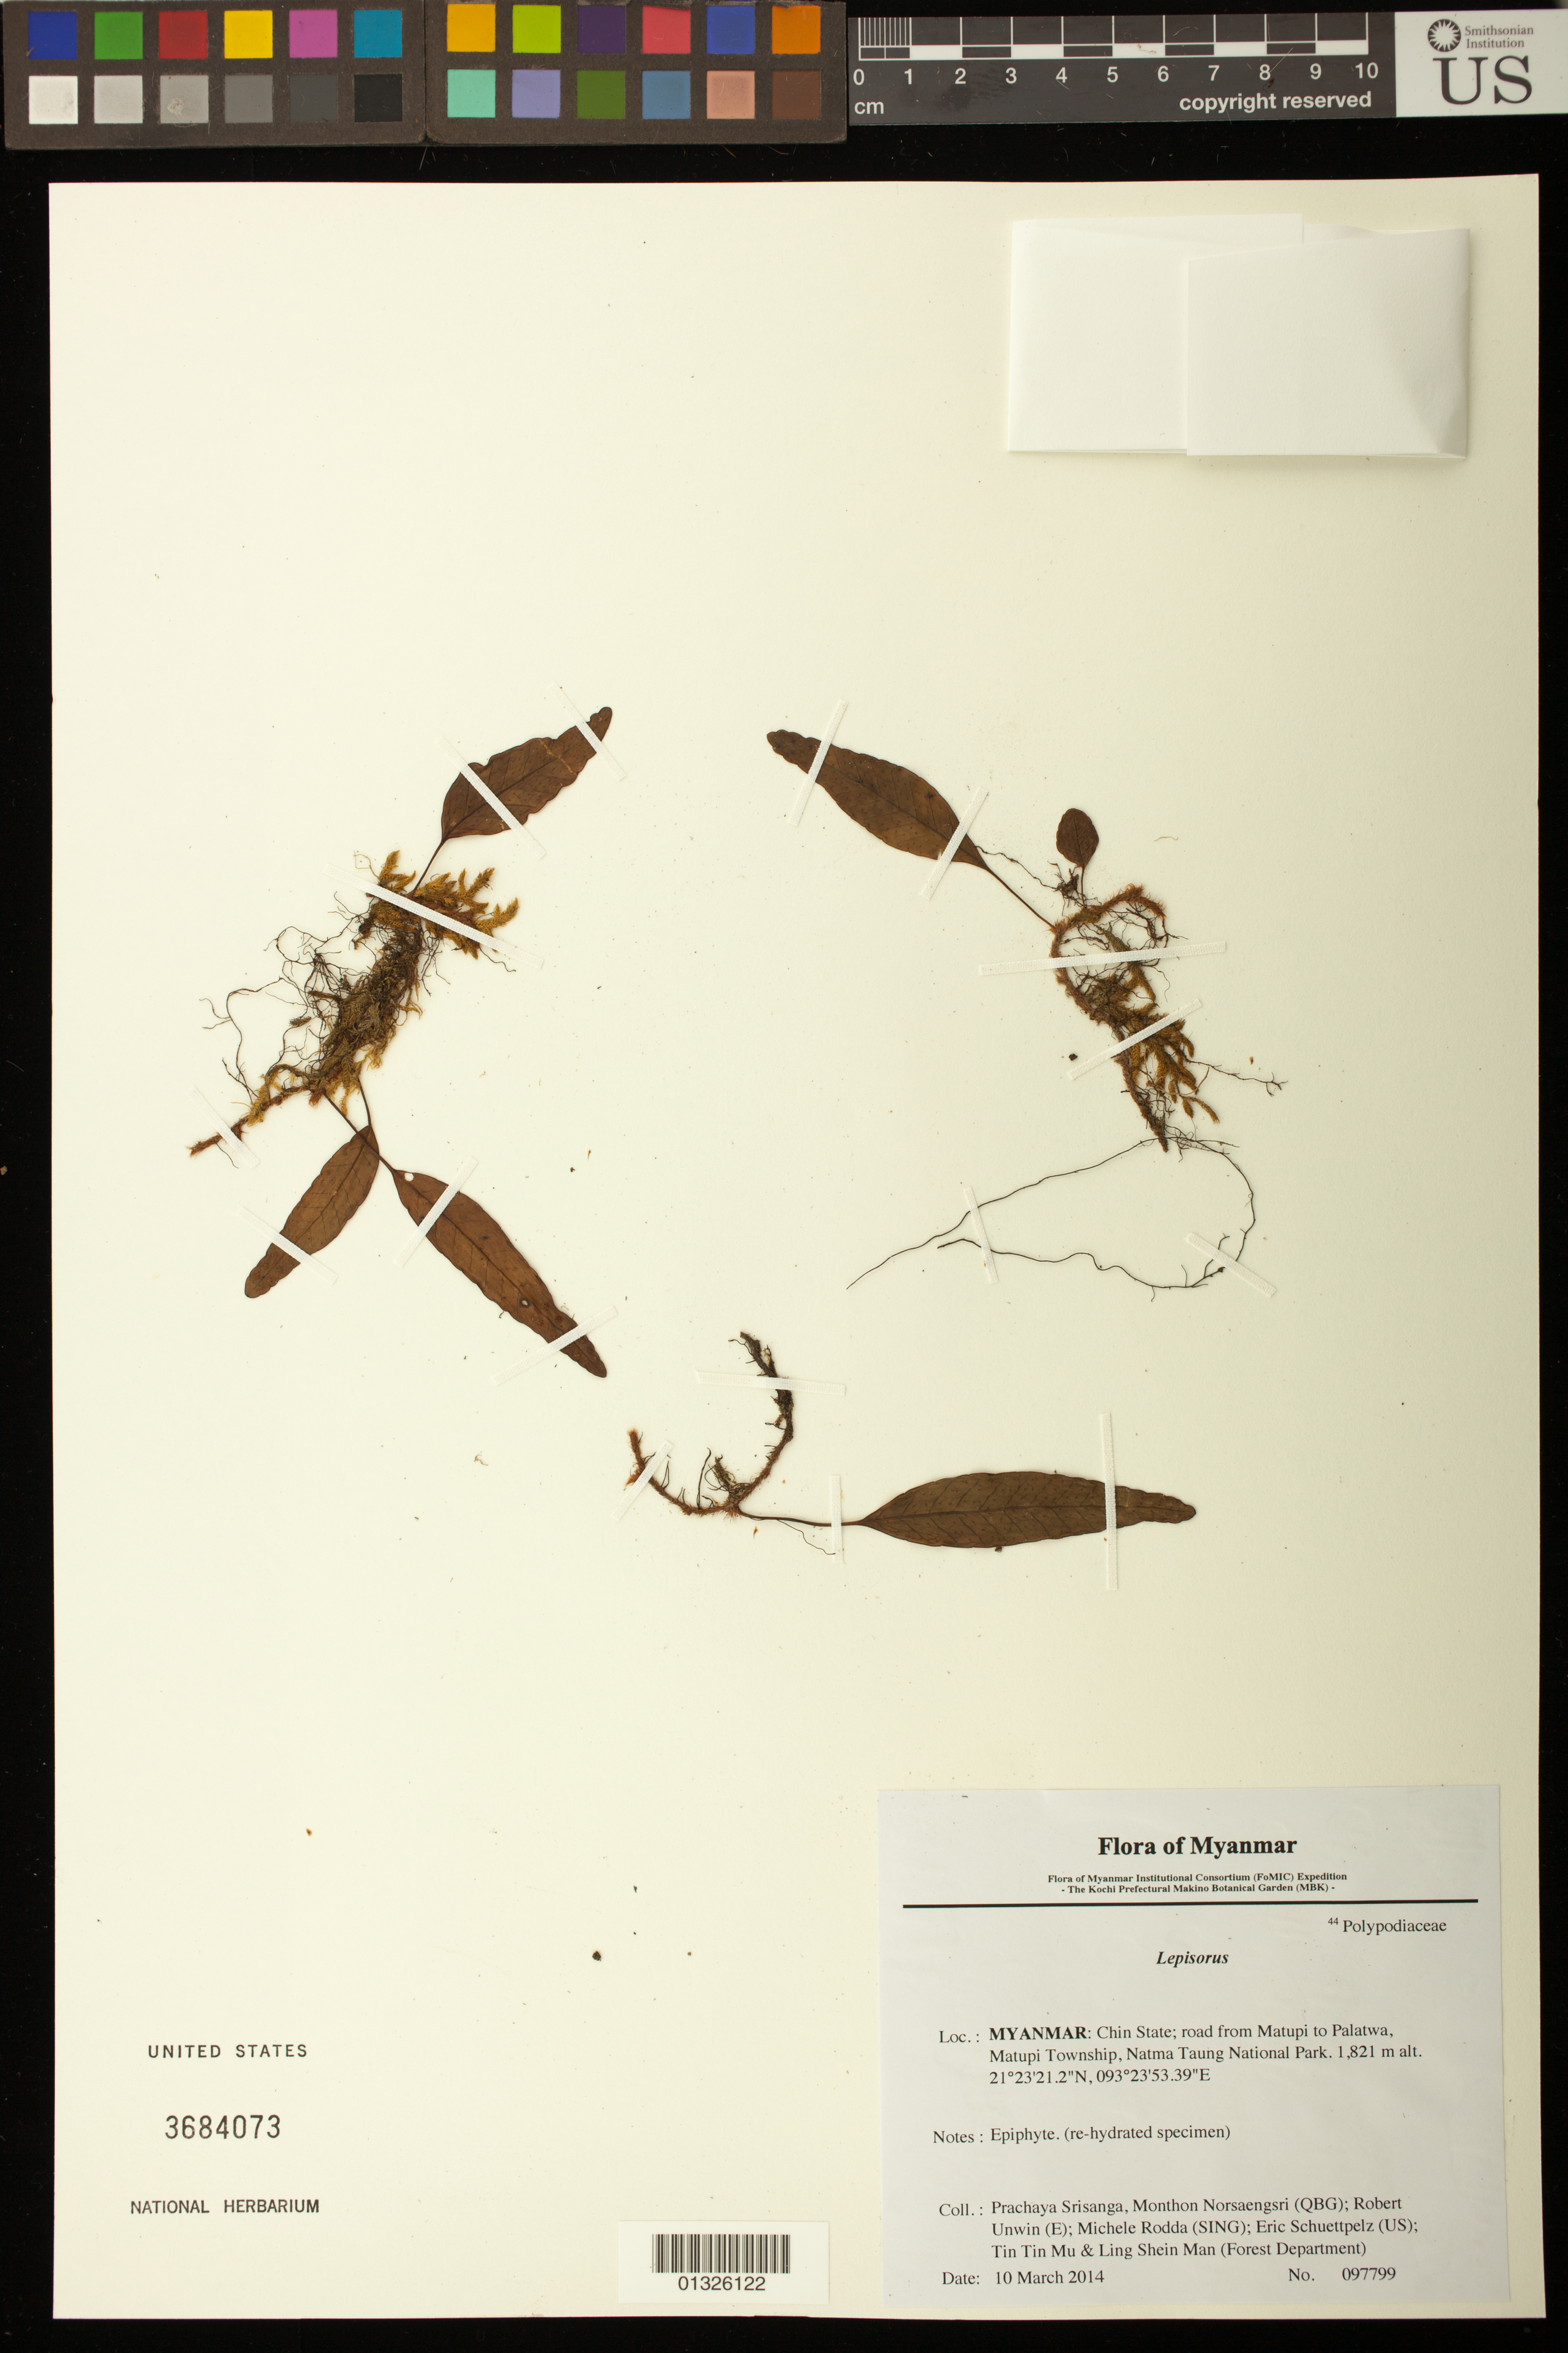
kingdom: Plantae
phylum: Tracheophyta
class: Polypodiopsida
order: Polypodiales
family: Polypodiaceae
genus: Lepisorus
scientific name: Lepisorus sp.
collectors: P. Srisanga, M. Norsaengsri, R. Unwin, M. Rodda, E. Schuettpelz, Tin Tin Mu & Ling Shein Man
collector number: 97799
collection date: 2014-03-10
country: Myanmar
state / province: Chin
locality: Road from Matupi to Palatwa, Matupi Township, Natma Taung National Park.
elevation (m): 1821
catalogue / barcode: US 3684073